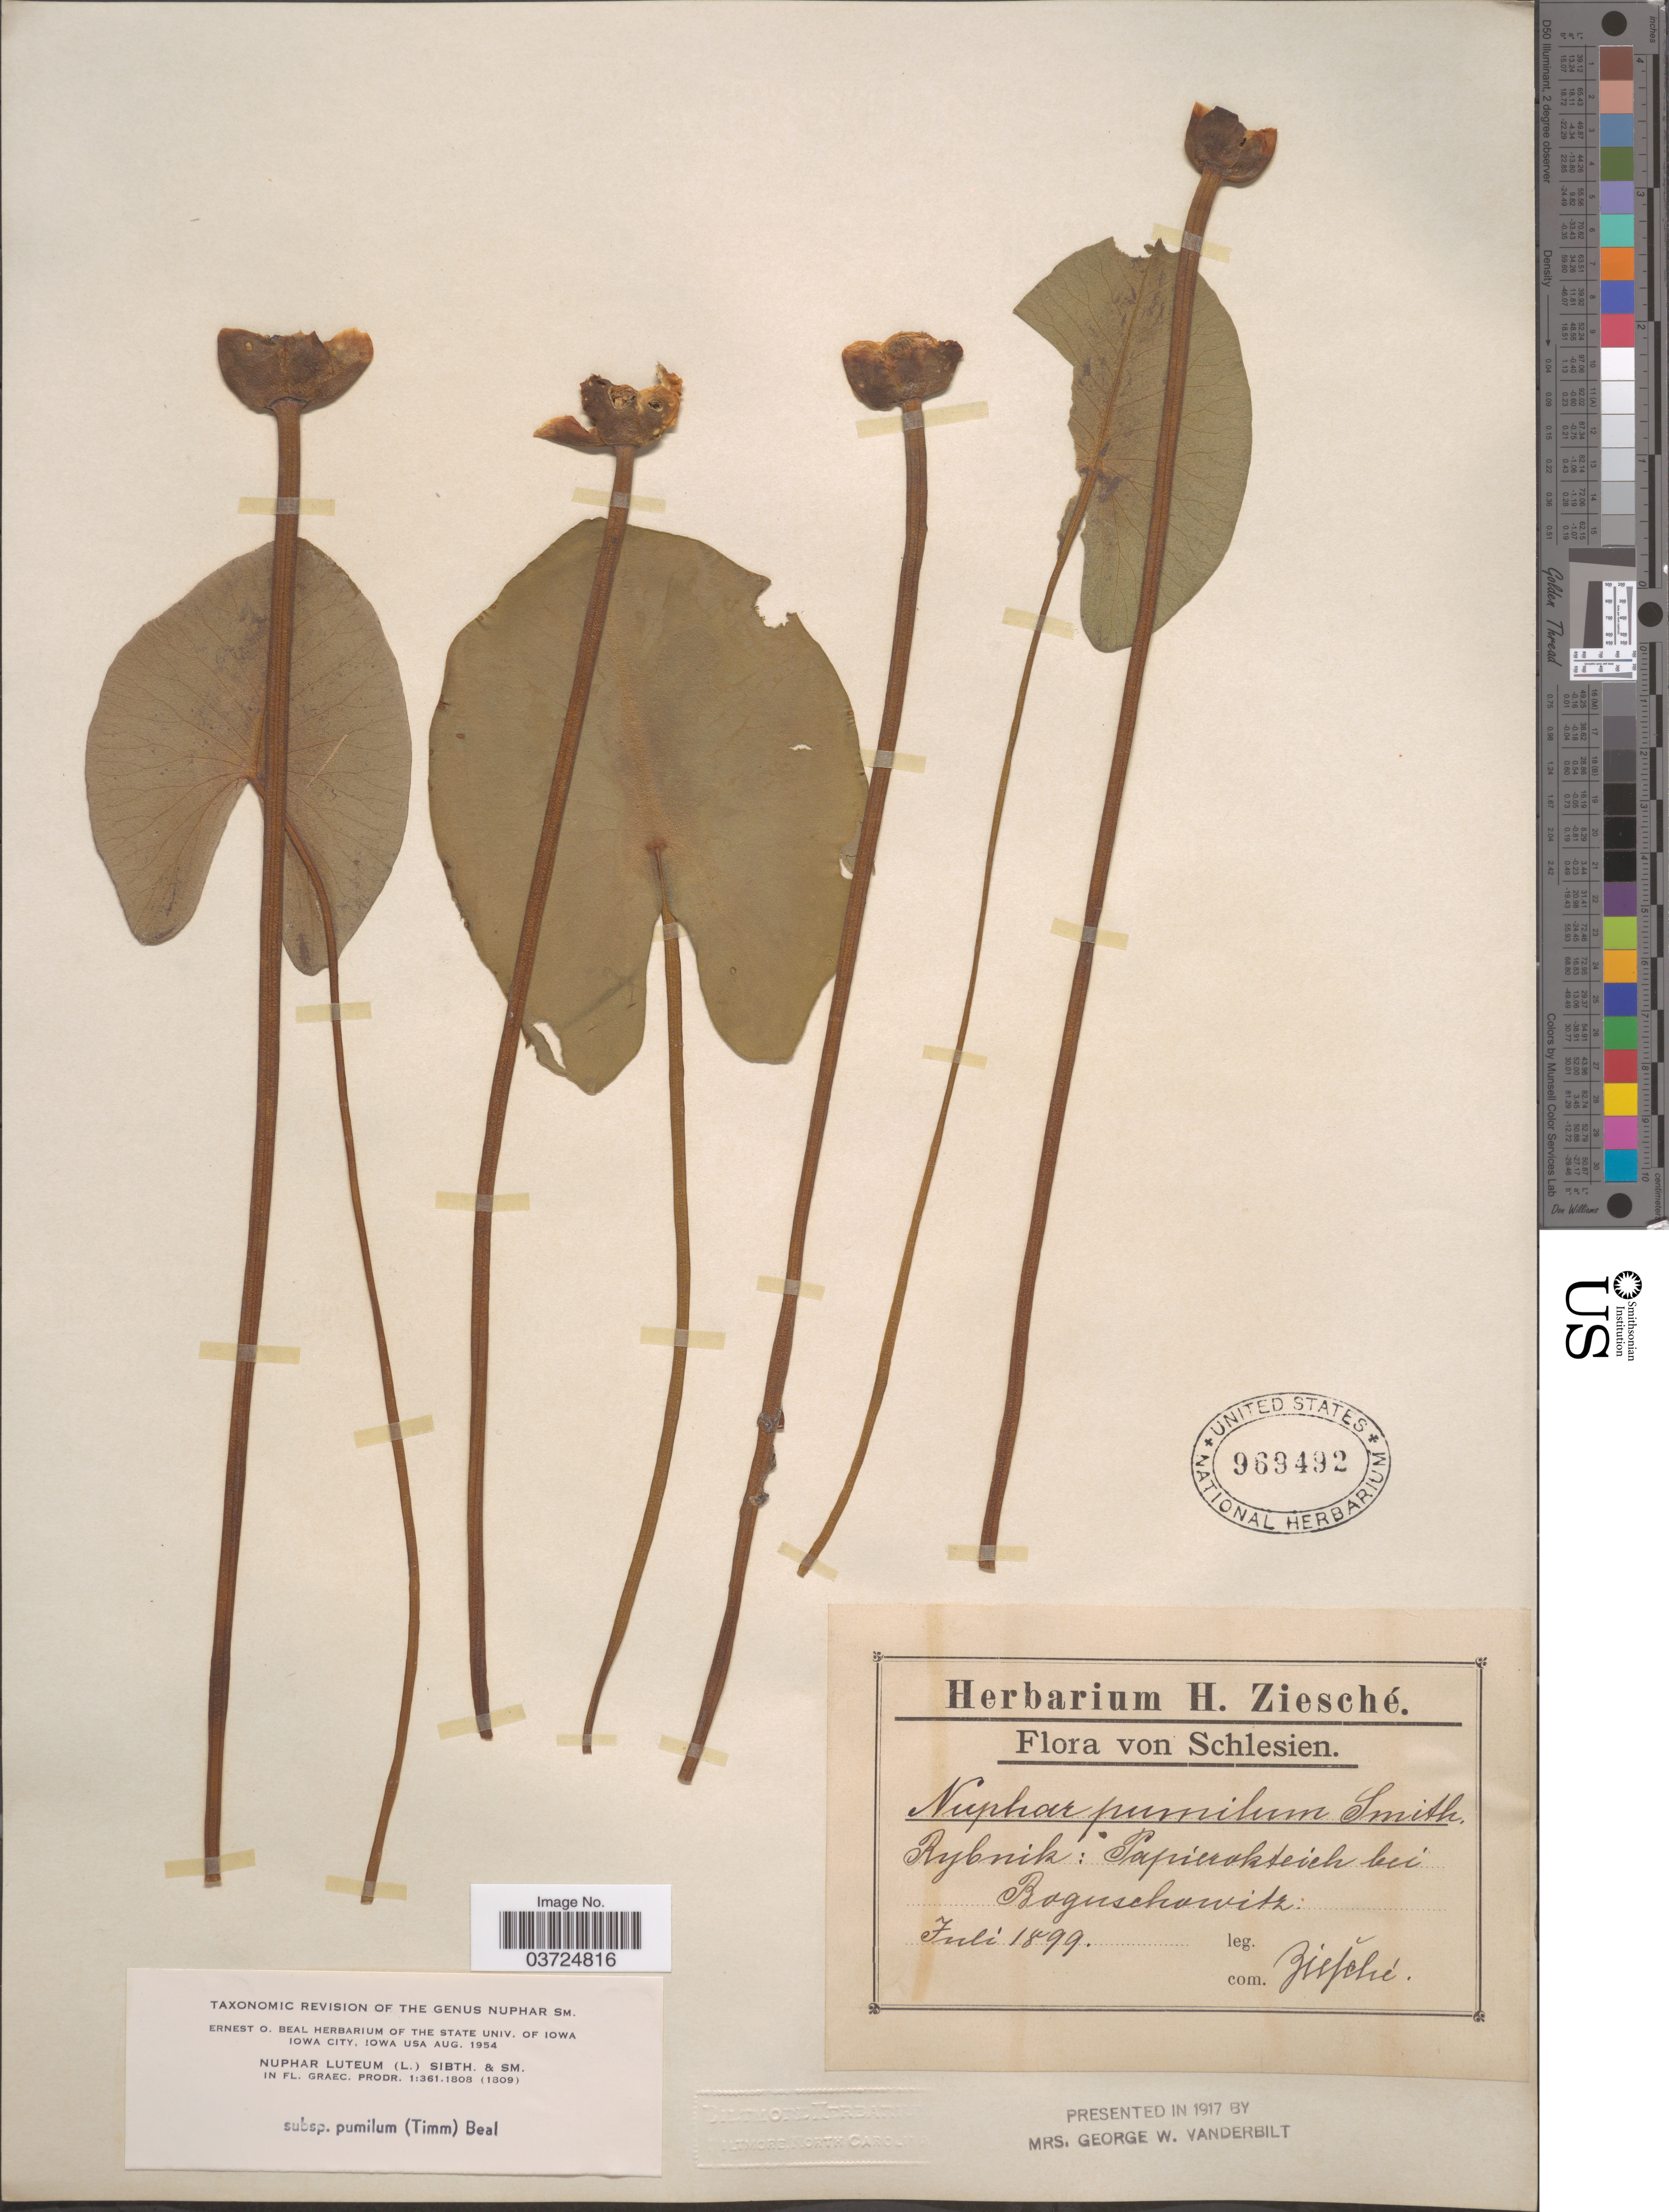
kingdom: Plantae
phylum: Tracheophyta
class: Magnoliopsida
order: Nymphaeales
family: Nymphaeaceae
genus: Nuphar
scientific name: Nuphar lutea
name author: (L.) Sm.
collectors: H. Ziesché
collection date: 1899-07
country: Poland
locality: Schlesien. Rybnik: Tapierokteich bei Boguschowitz. [interpreted]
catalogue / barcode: US 969492